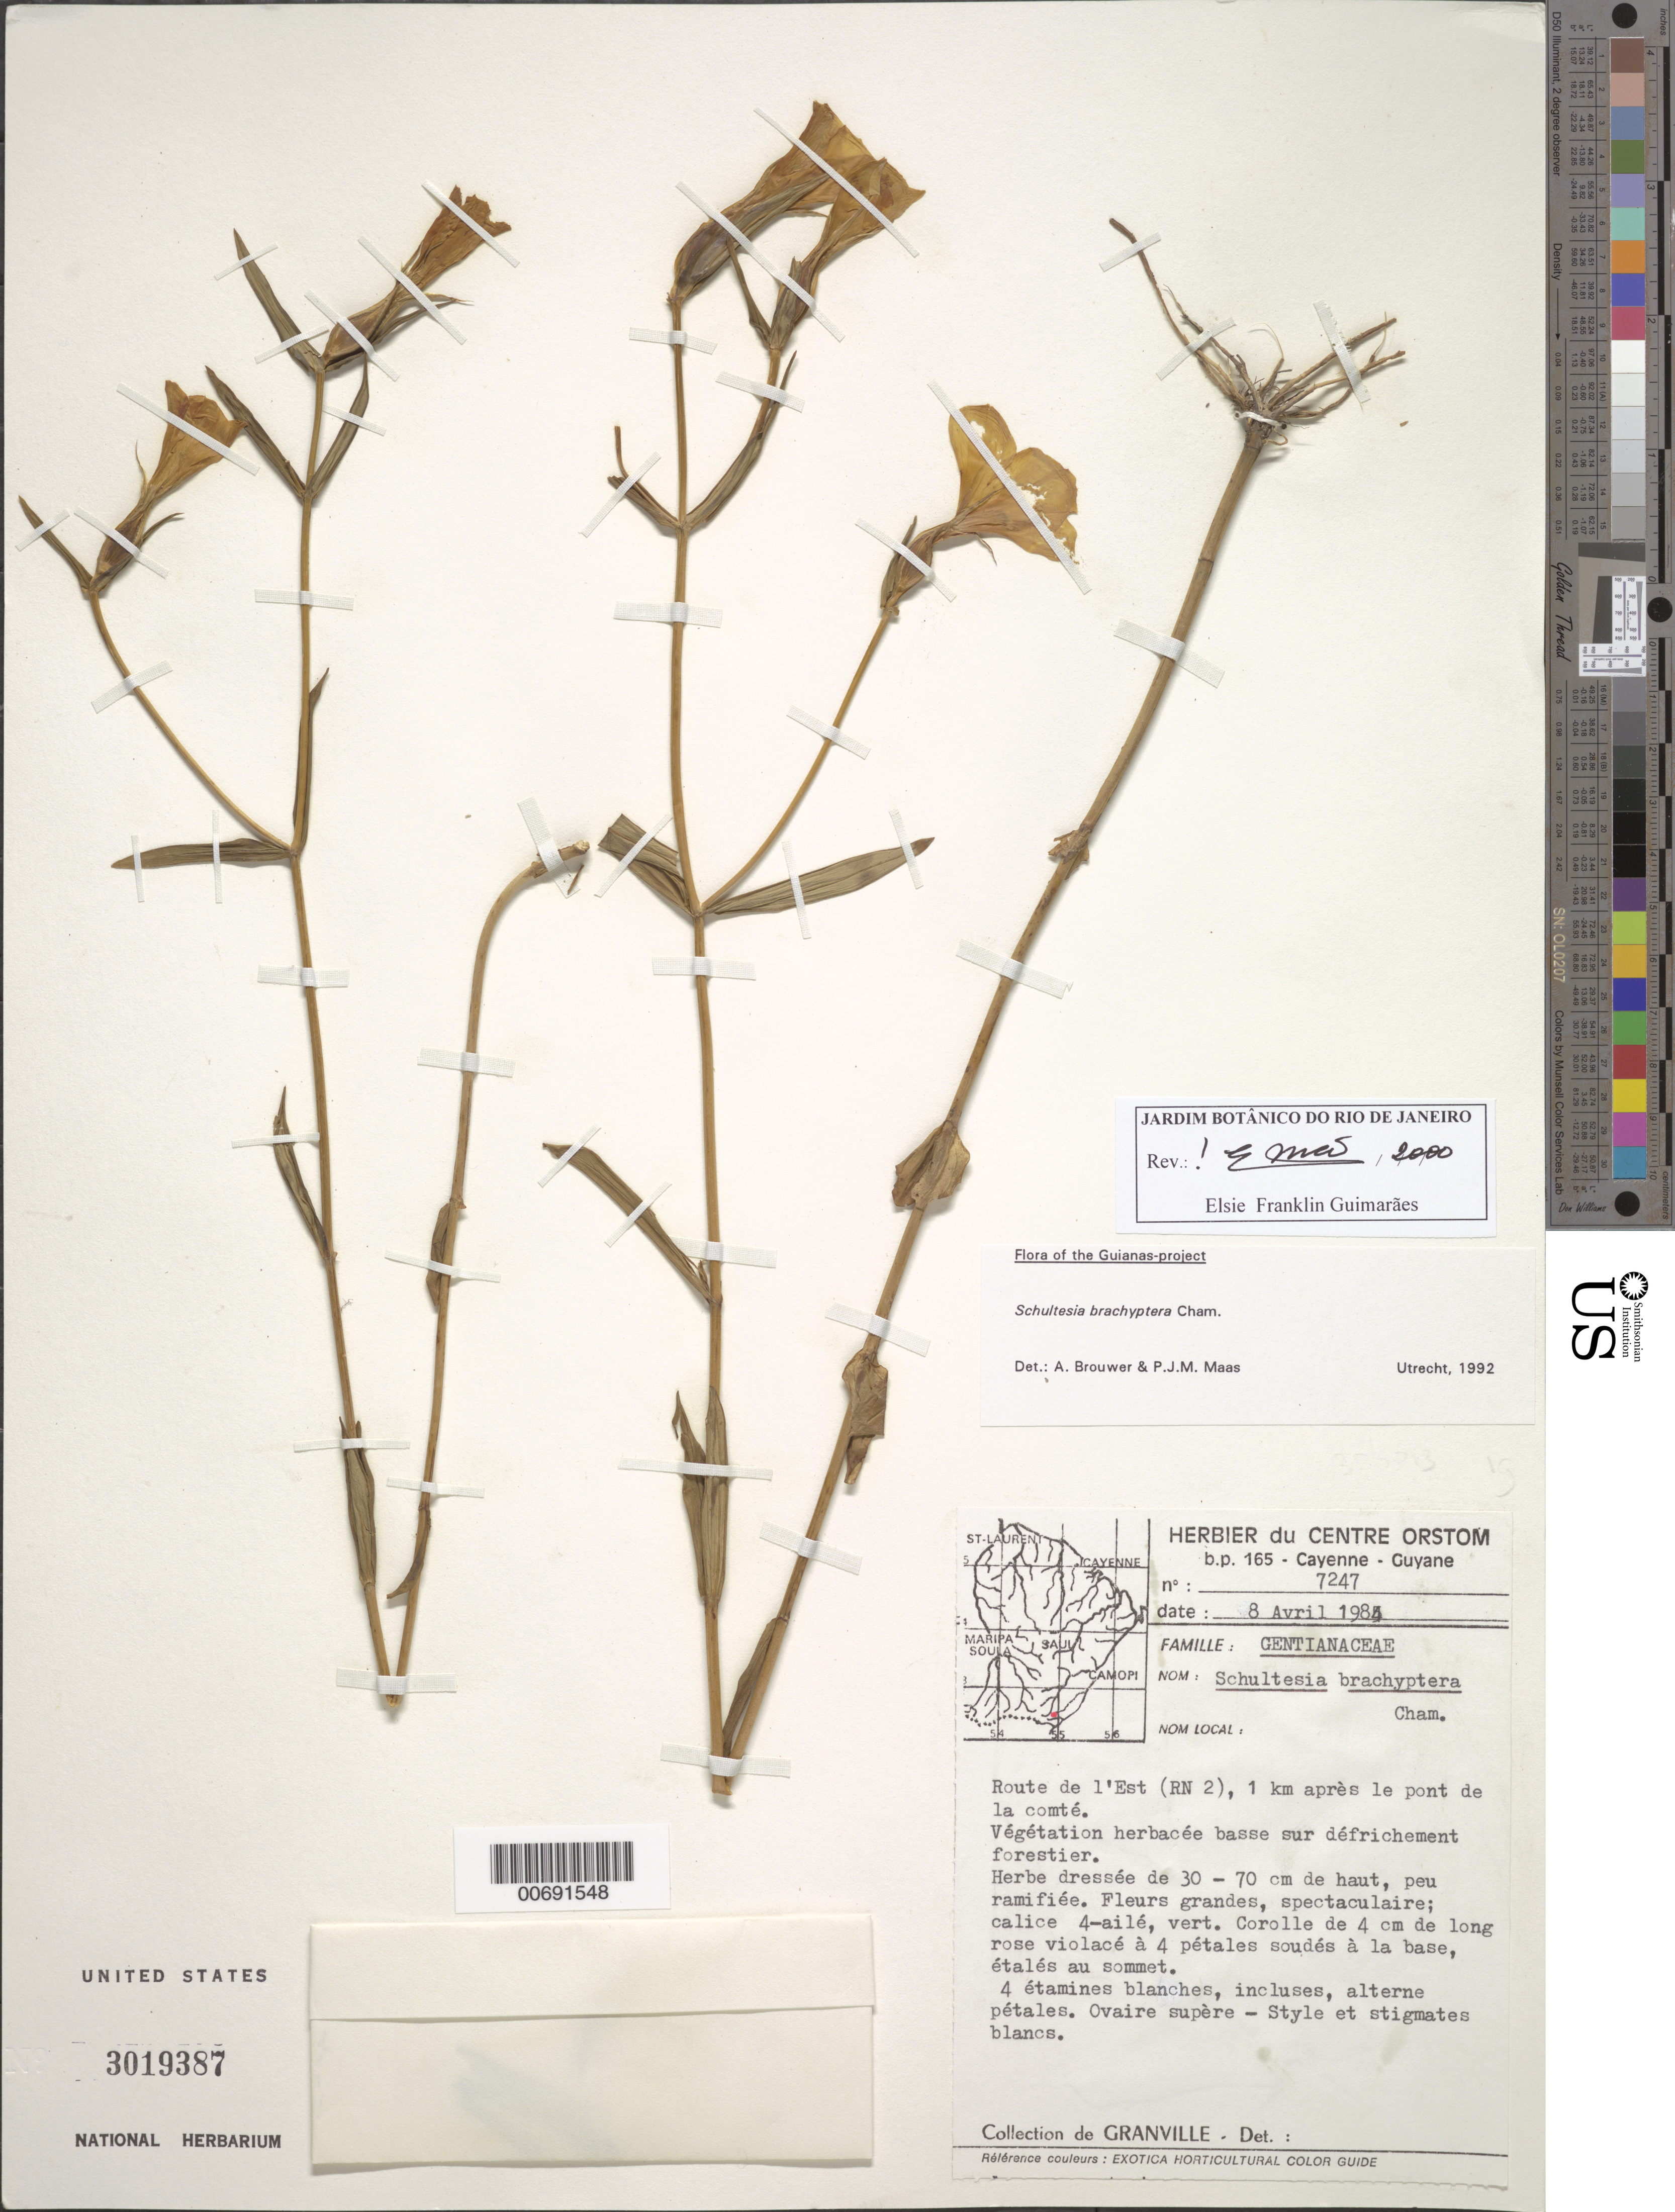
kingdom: Plantae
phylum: Tracheophyta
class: Magnoliopsida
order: Gentianales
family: Gentianaceae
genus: Schultesia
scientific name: Schultesia brachyptera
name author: Cham.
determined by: Guimarães, E. F.; Machado, D.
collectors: J.-J. de Granville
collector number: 7247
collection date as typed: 8-Apr-85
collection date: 1985-04-08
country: French Guiana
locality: Route de l'Est (RN.2), 1 km apres le pont de la Comté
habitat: Végétation herbacée basse sur défrichement la comté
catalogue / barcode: US 3019387